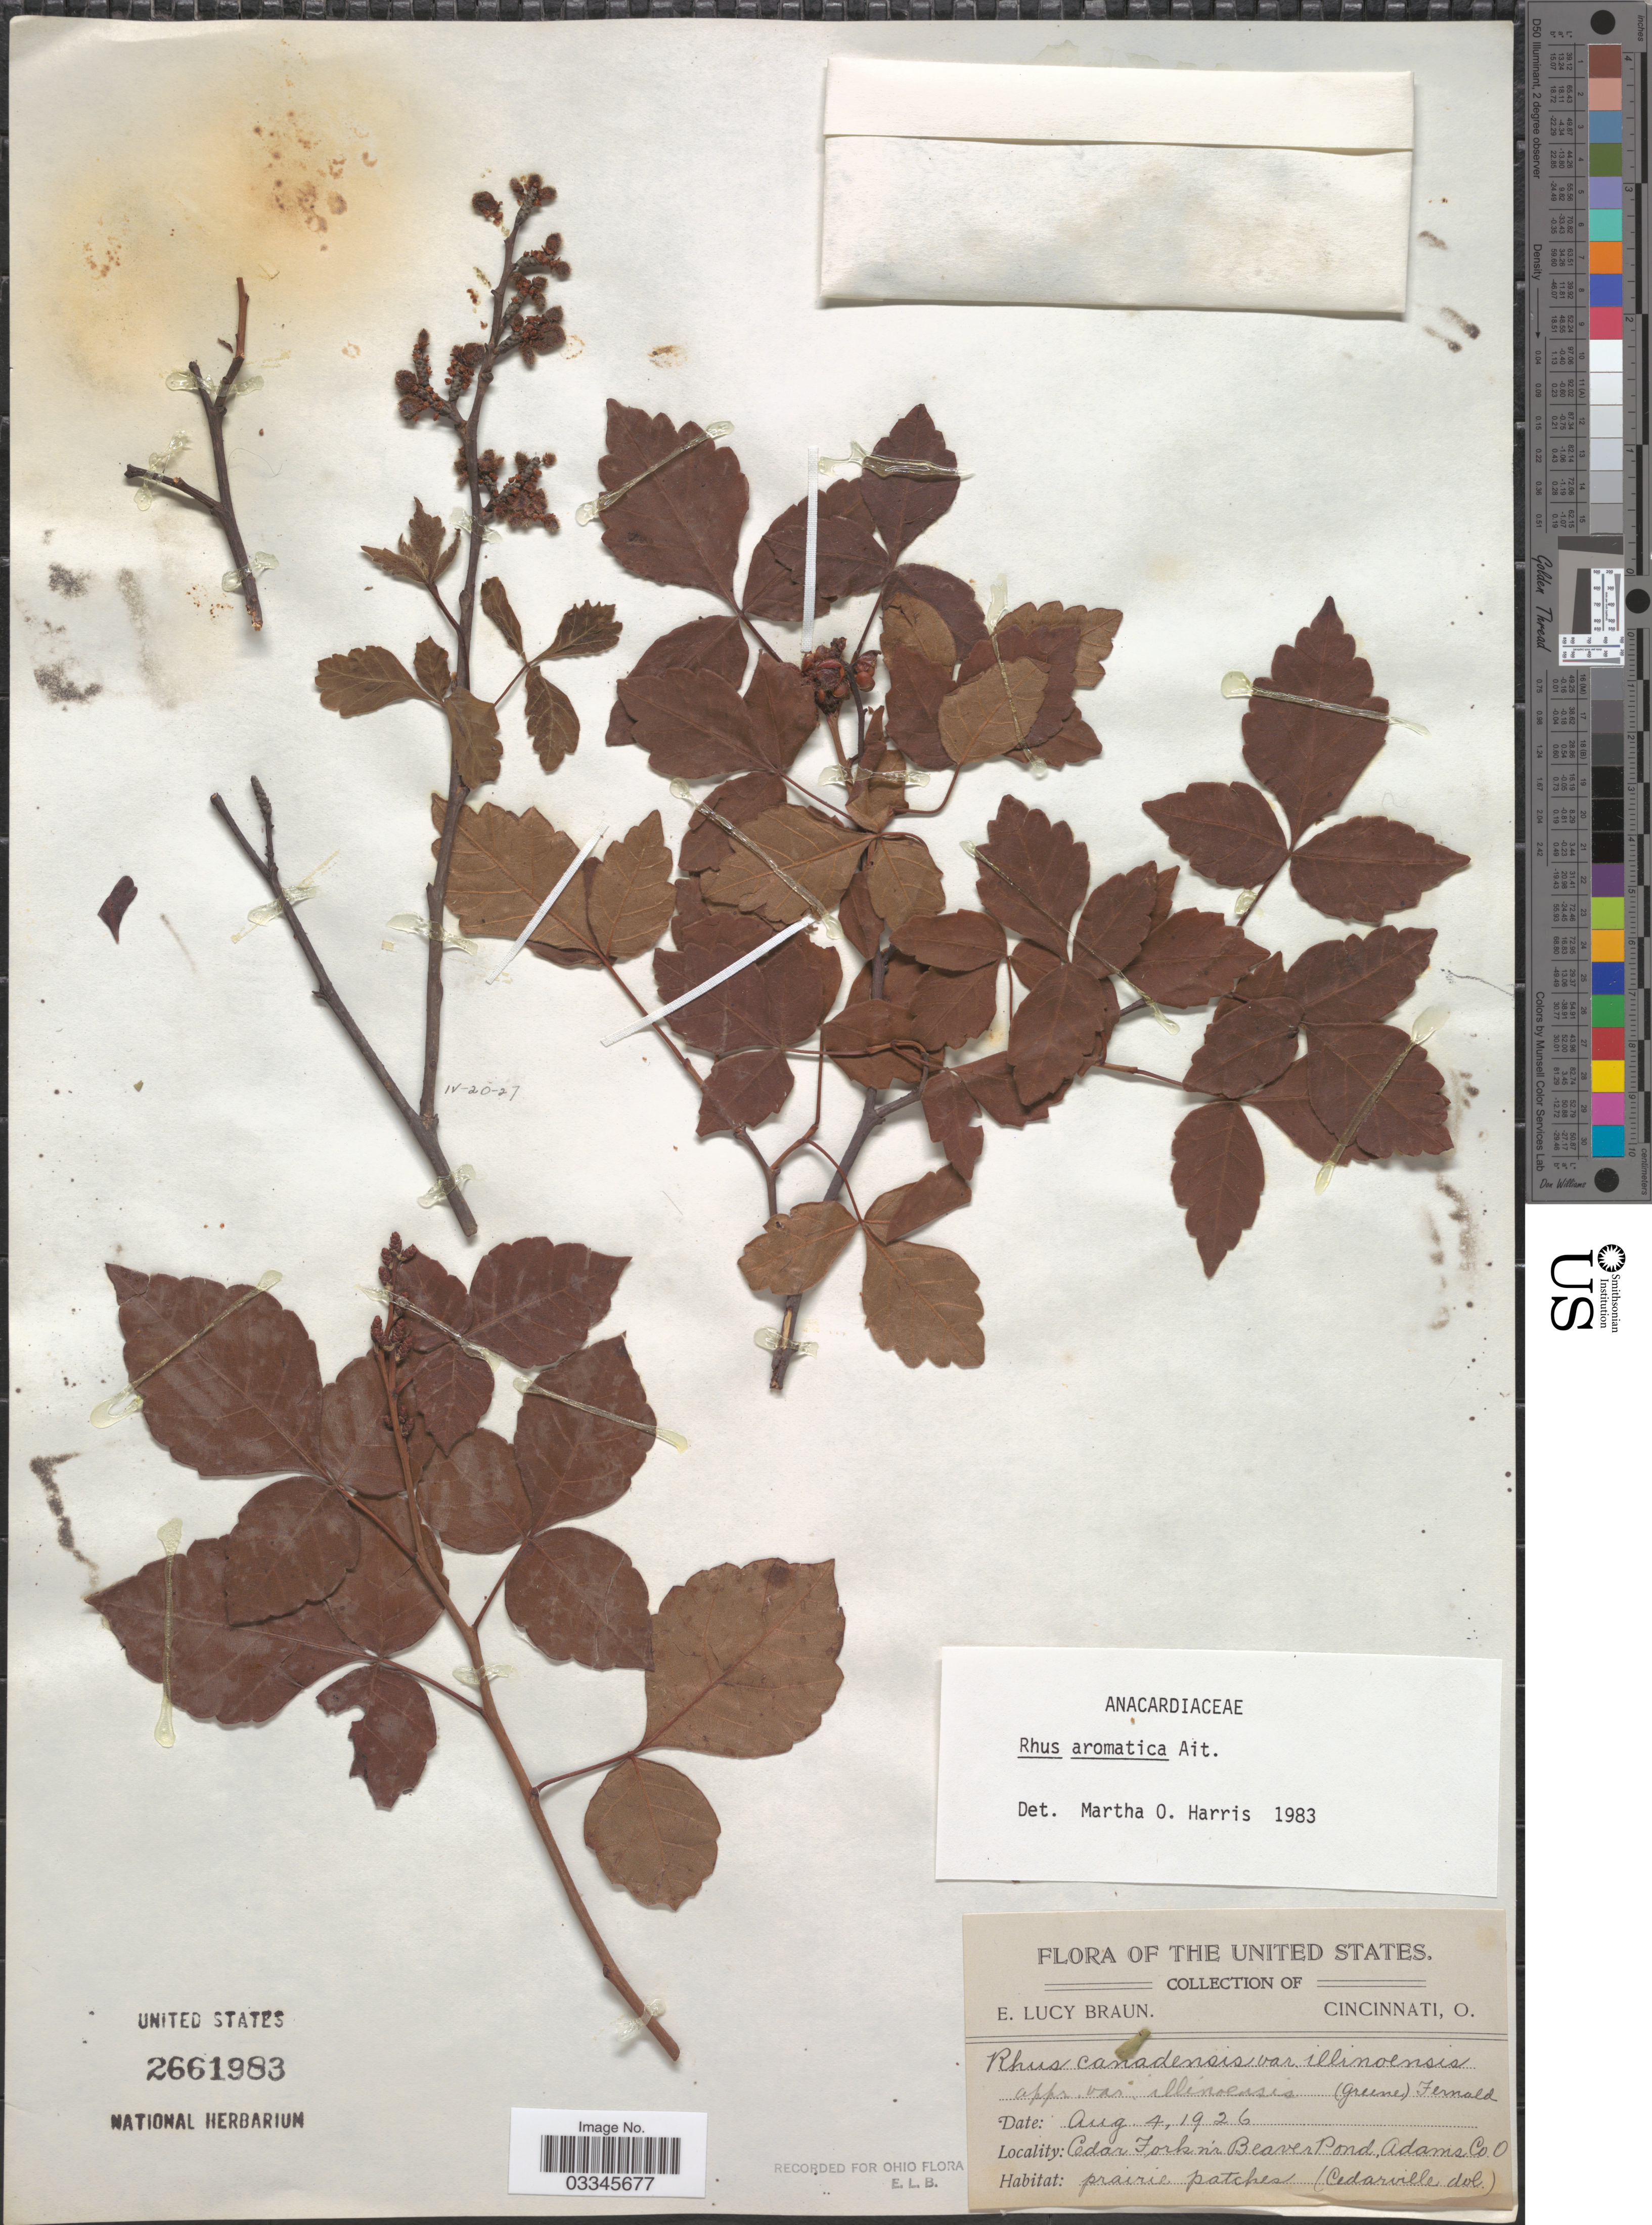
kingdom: Plantae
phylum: Tracheophyta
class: Magnoliopsida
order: Sapindales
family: Anacardiaceae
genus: Rhus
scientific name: Rhus aromatica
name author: Aiton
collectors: E. L. Braun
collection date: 1926-08-04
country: United States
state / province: Ohio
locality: Cedar Forks n'r Beaver Pond, Adams Co., prairie patches (Cedarville dol).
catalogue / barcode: US 2661983